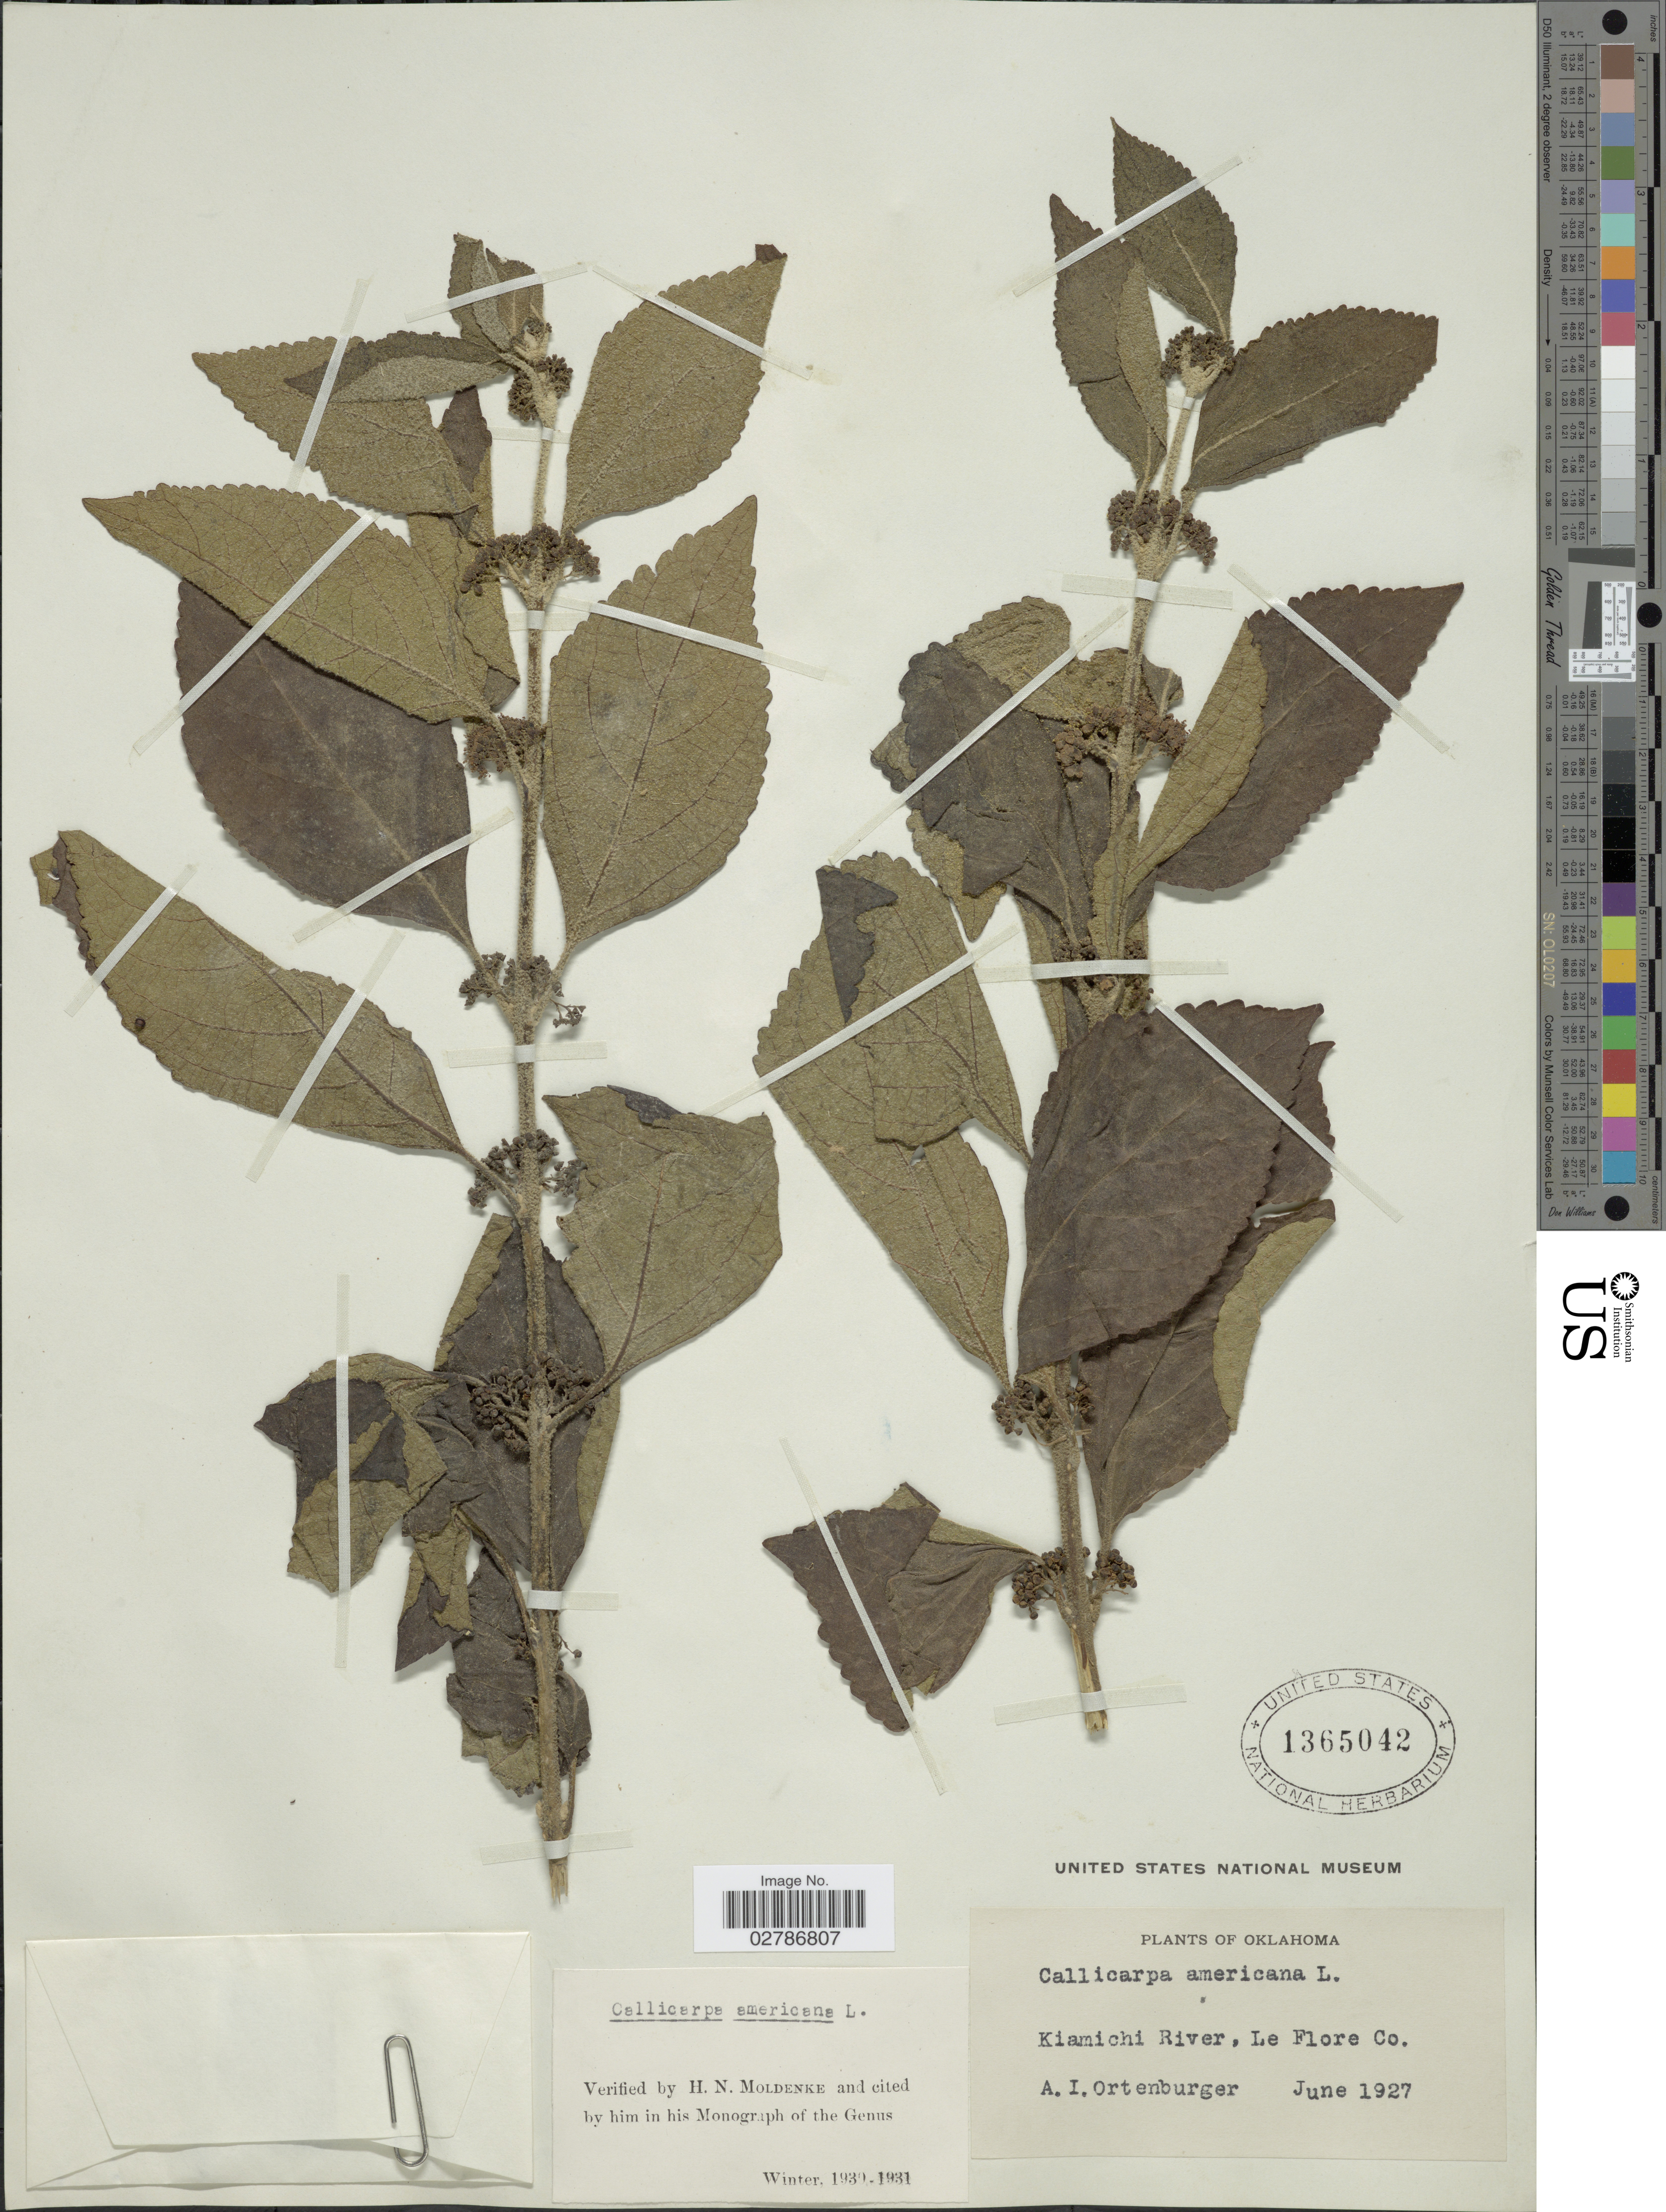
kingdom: Plantae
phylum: Tracheophyta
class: Magnoliopsida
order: Lamiales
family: Lamiaceae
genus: Callicarpa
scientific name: Callicarpa americana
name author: L.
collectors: A. Ortenburger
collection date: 1927-06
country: United States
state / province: Oklahoma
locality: Kiamichi River, Le Flore Co.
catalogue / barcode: US 1365042